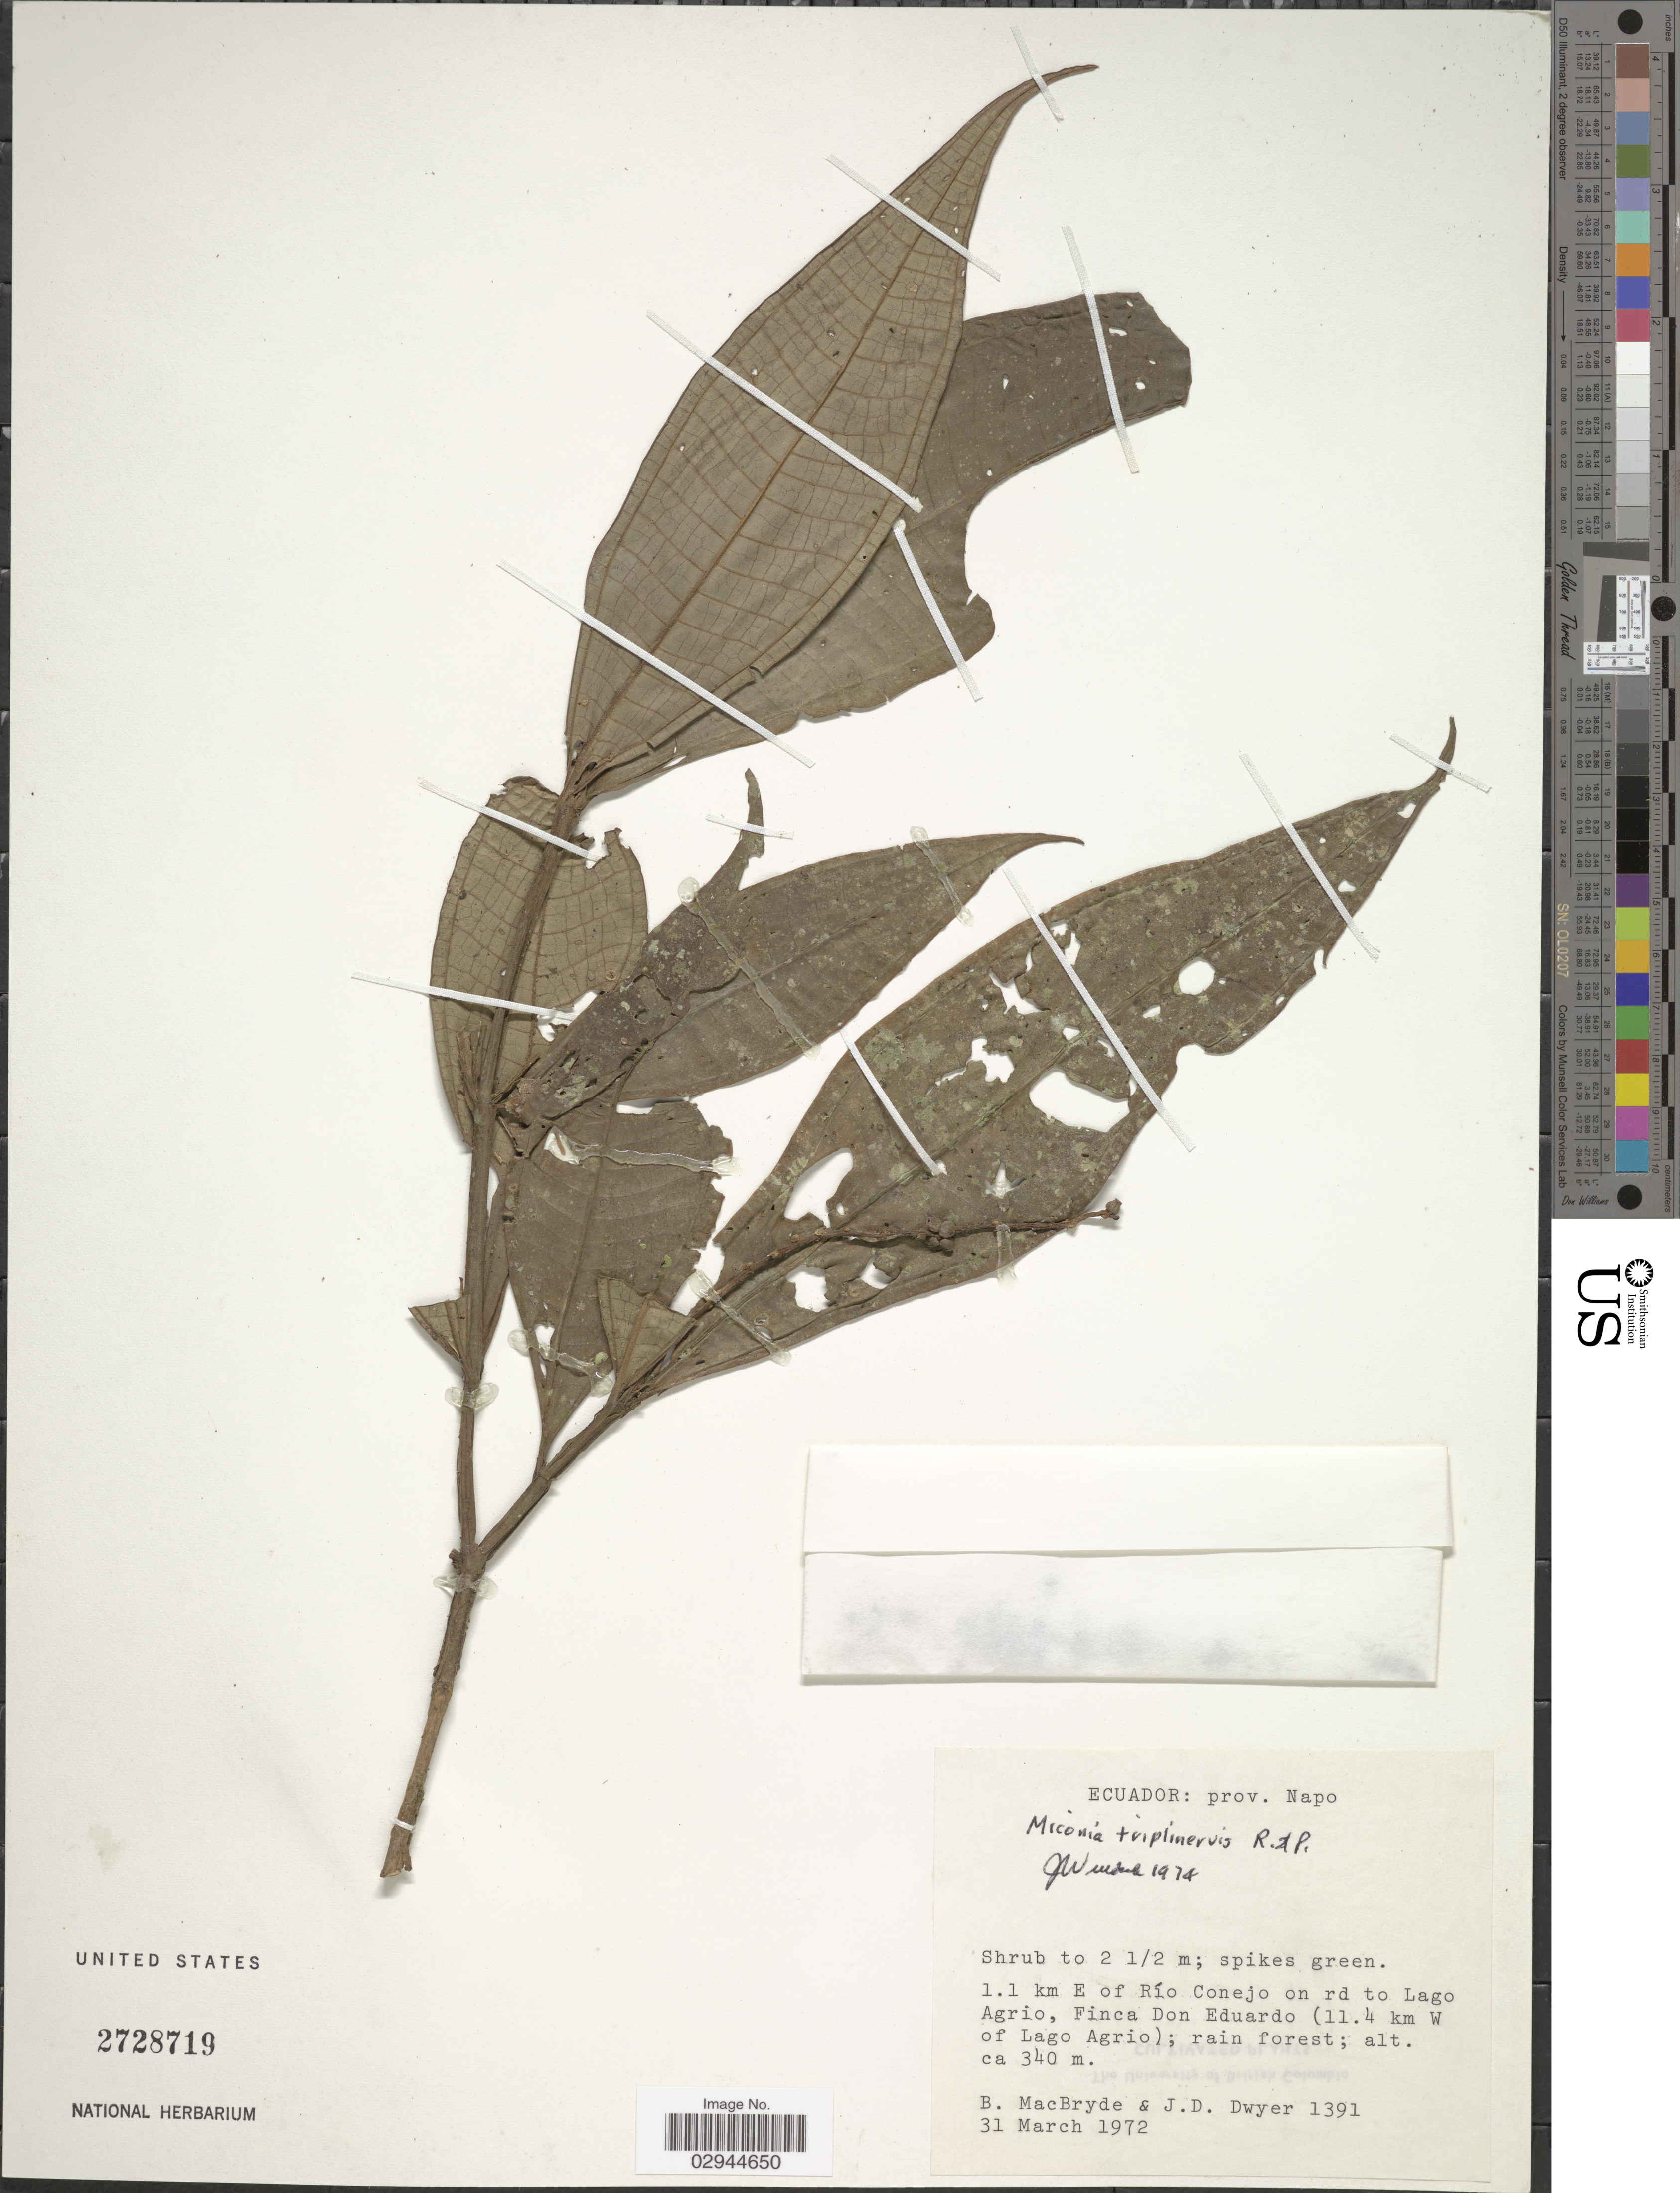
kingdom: Plantae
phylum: Tracheophyta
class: Magnoliopsida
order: Myrtales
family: Melastomataceae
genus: Miconia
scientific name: Miconia triplinervis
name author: Ruiz & Pav.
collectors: B. MacBryde & J. D. Dwyer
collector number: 1391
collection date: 1972-03-31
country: Ecuador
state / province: Napo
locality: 1.1 km E of Río Conejo on rd to Lago Agrío, Finca Don Eduardo (11.4 km W of Lago Agrio).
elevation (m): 340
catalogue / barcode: US 2728719